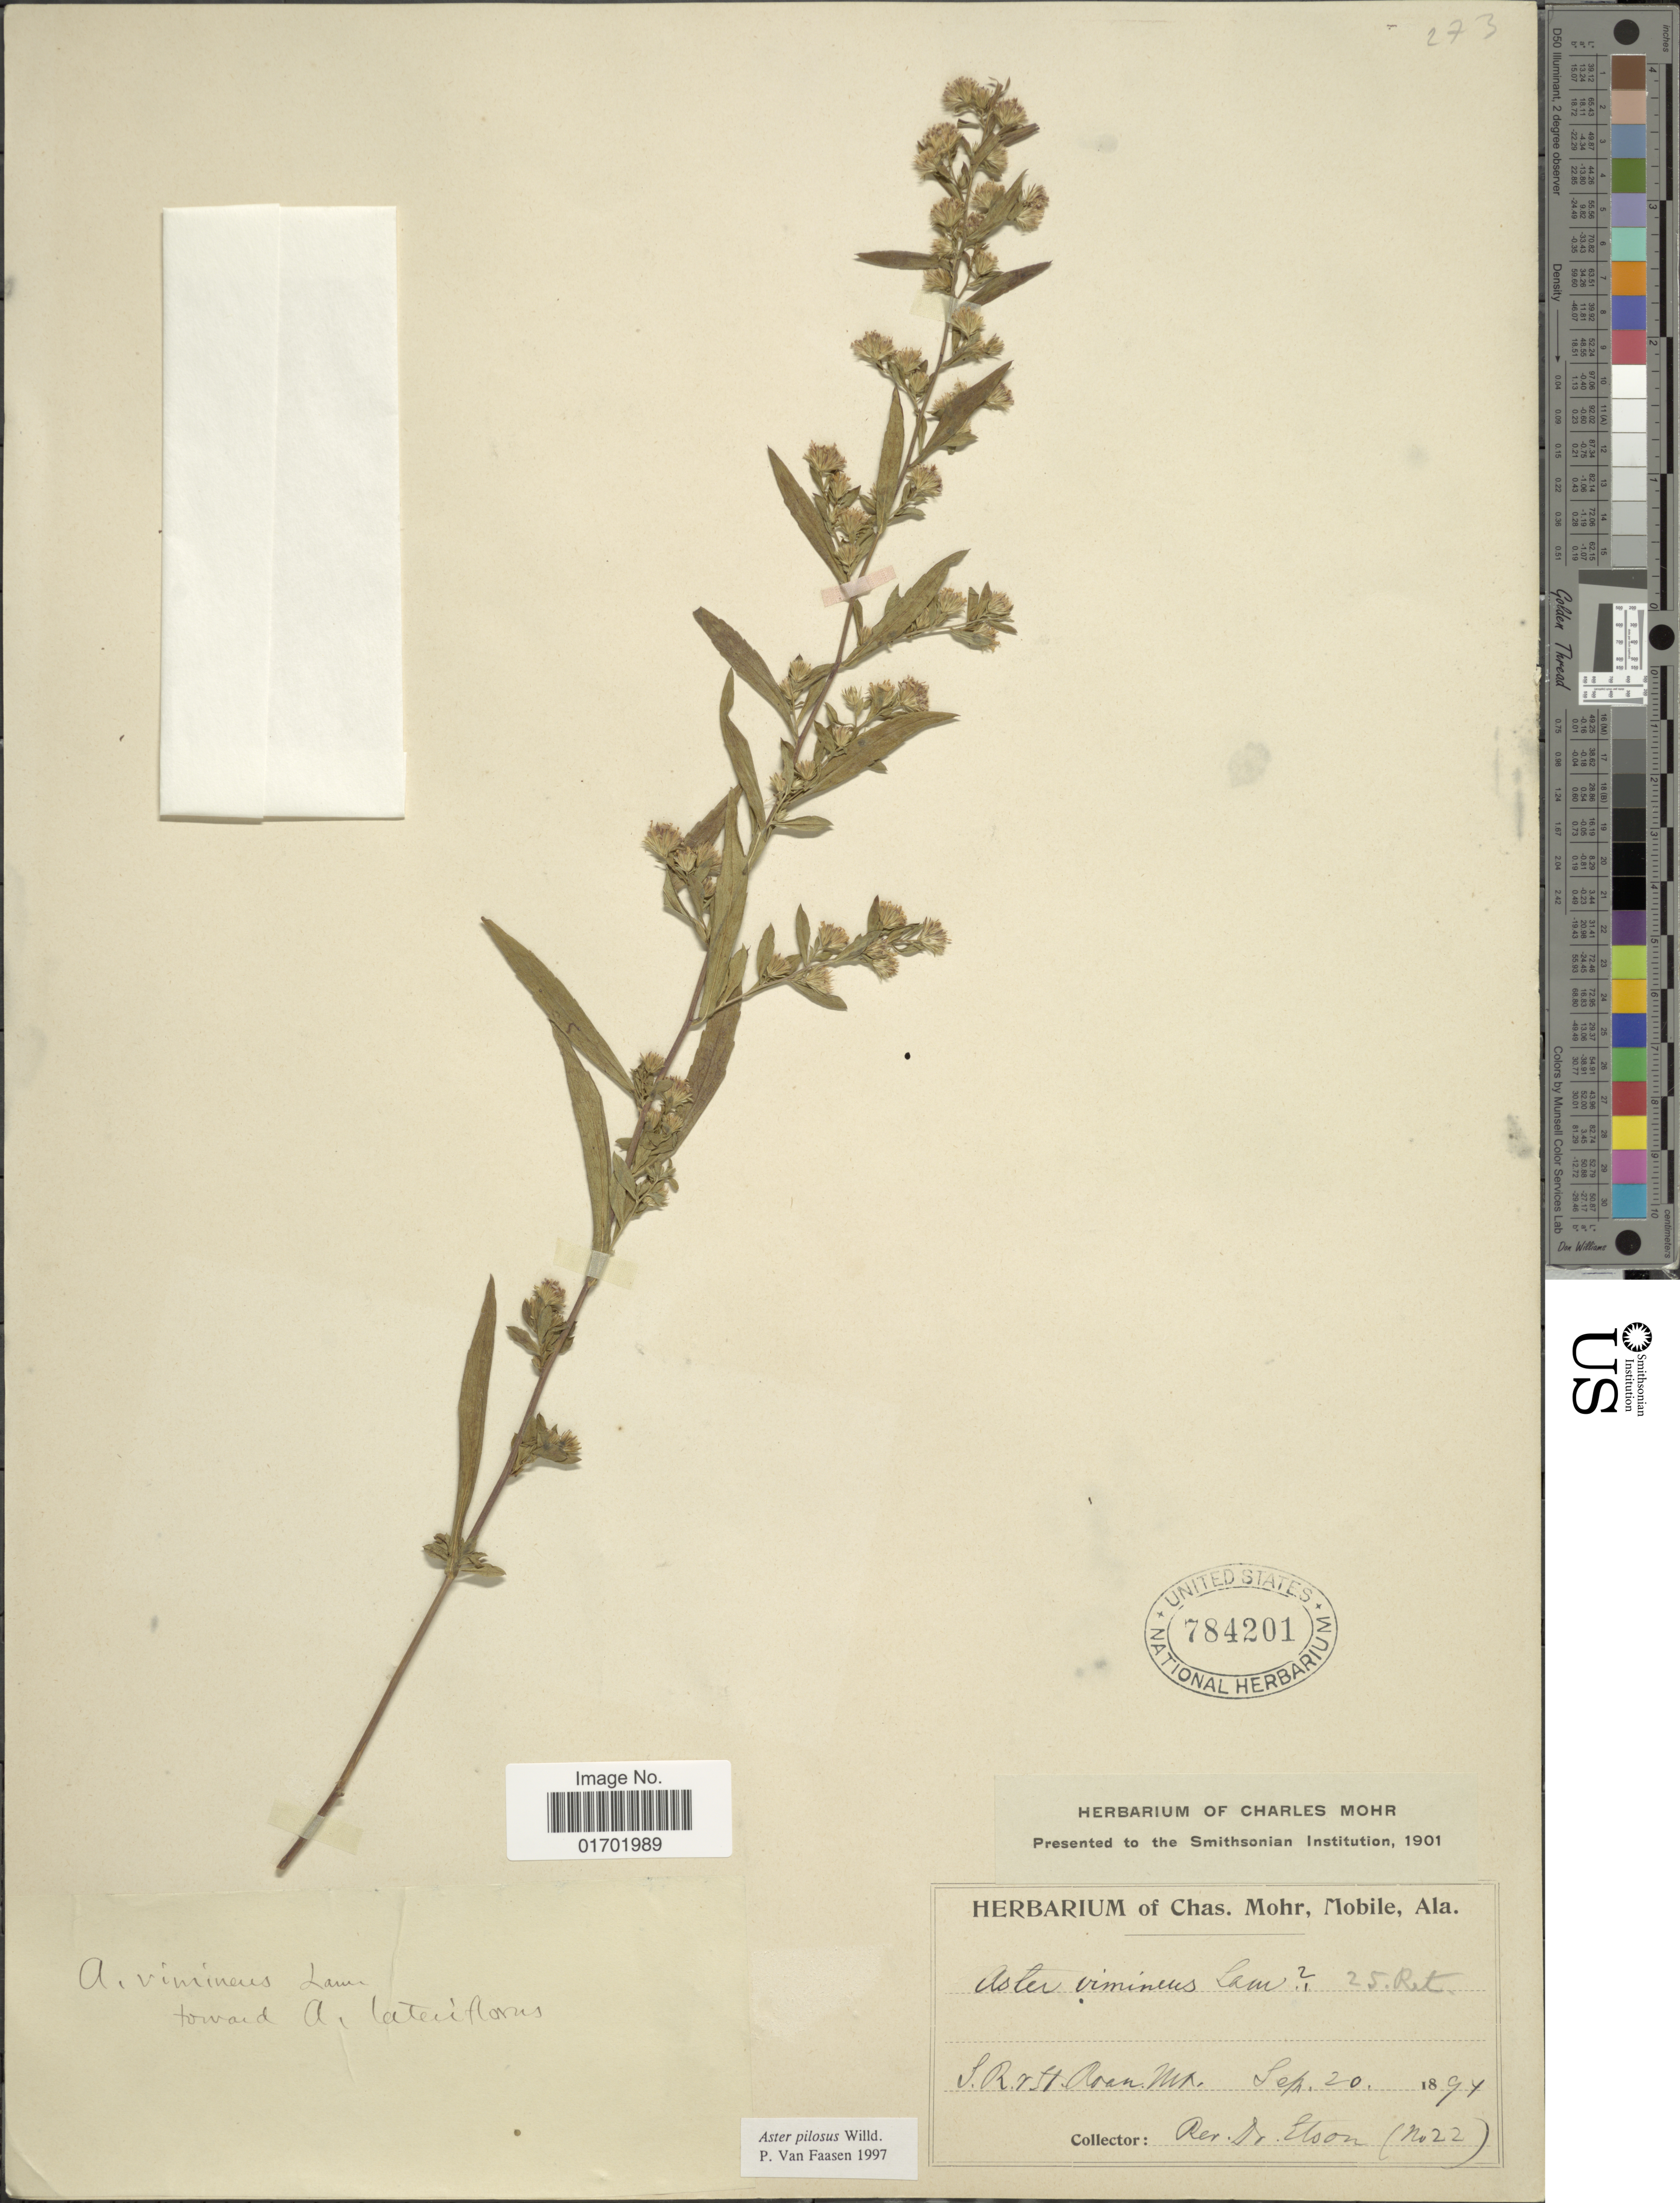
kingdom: Plantae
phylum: Tracheophyta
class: Magnoliopsida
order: Asterales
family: Asteraceae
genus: Symphyotrichum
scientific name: Symphyotrichum pilosum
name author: (Willd.) G.L. Nesom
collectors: H. Etson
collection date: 1894-09-20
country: United States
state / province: North Carolina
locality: S. R. r St. Roan Mt.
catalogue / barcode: US 784201